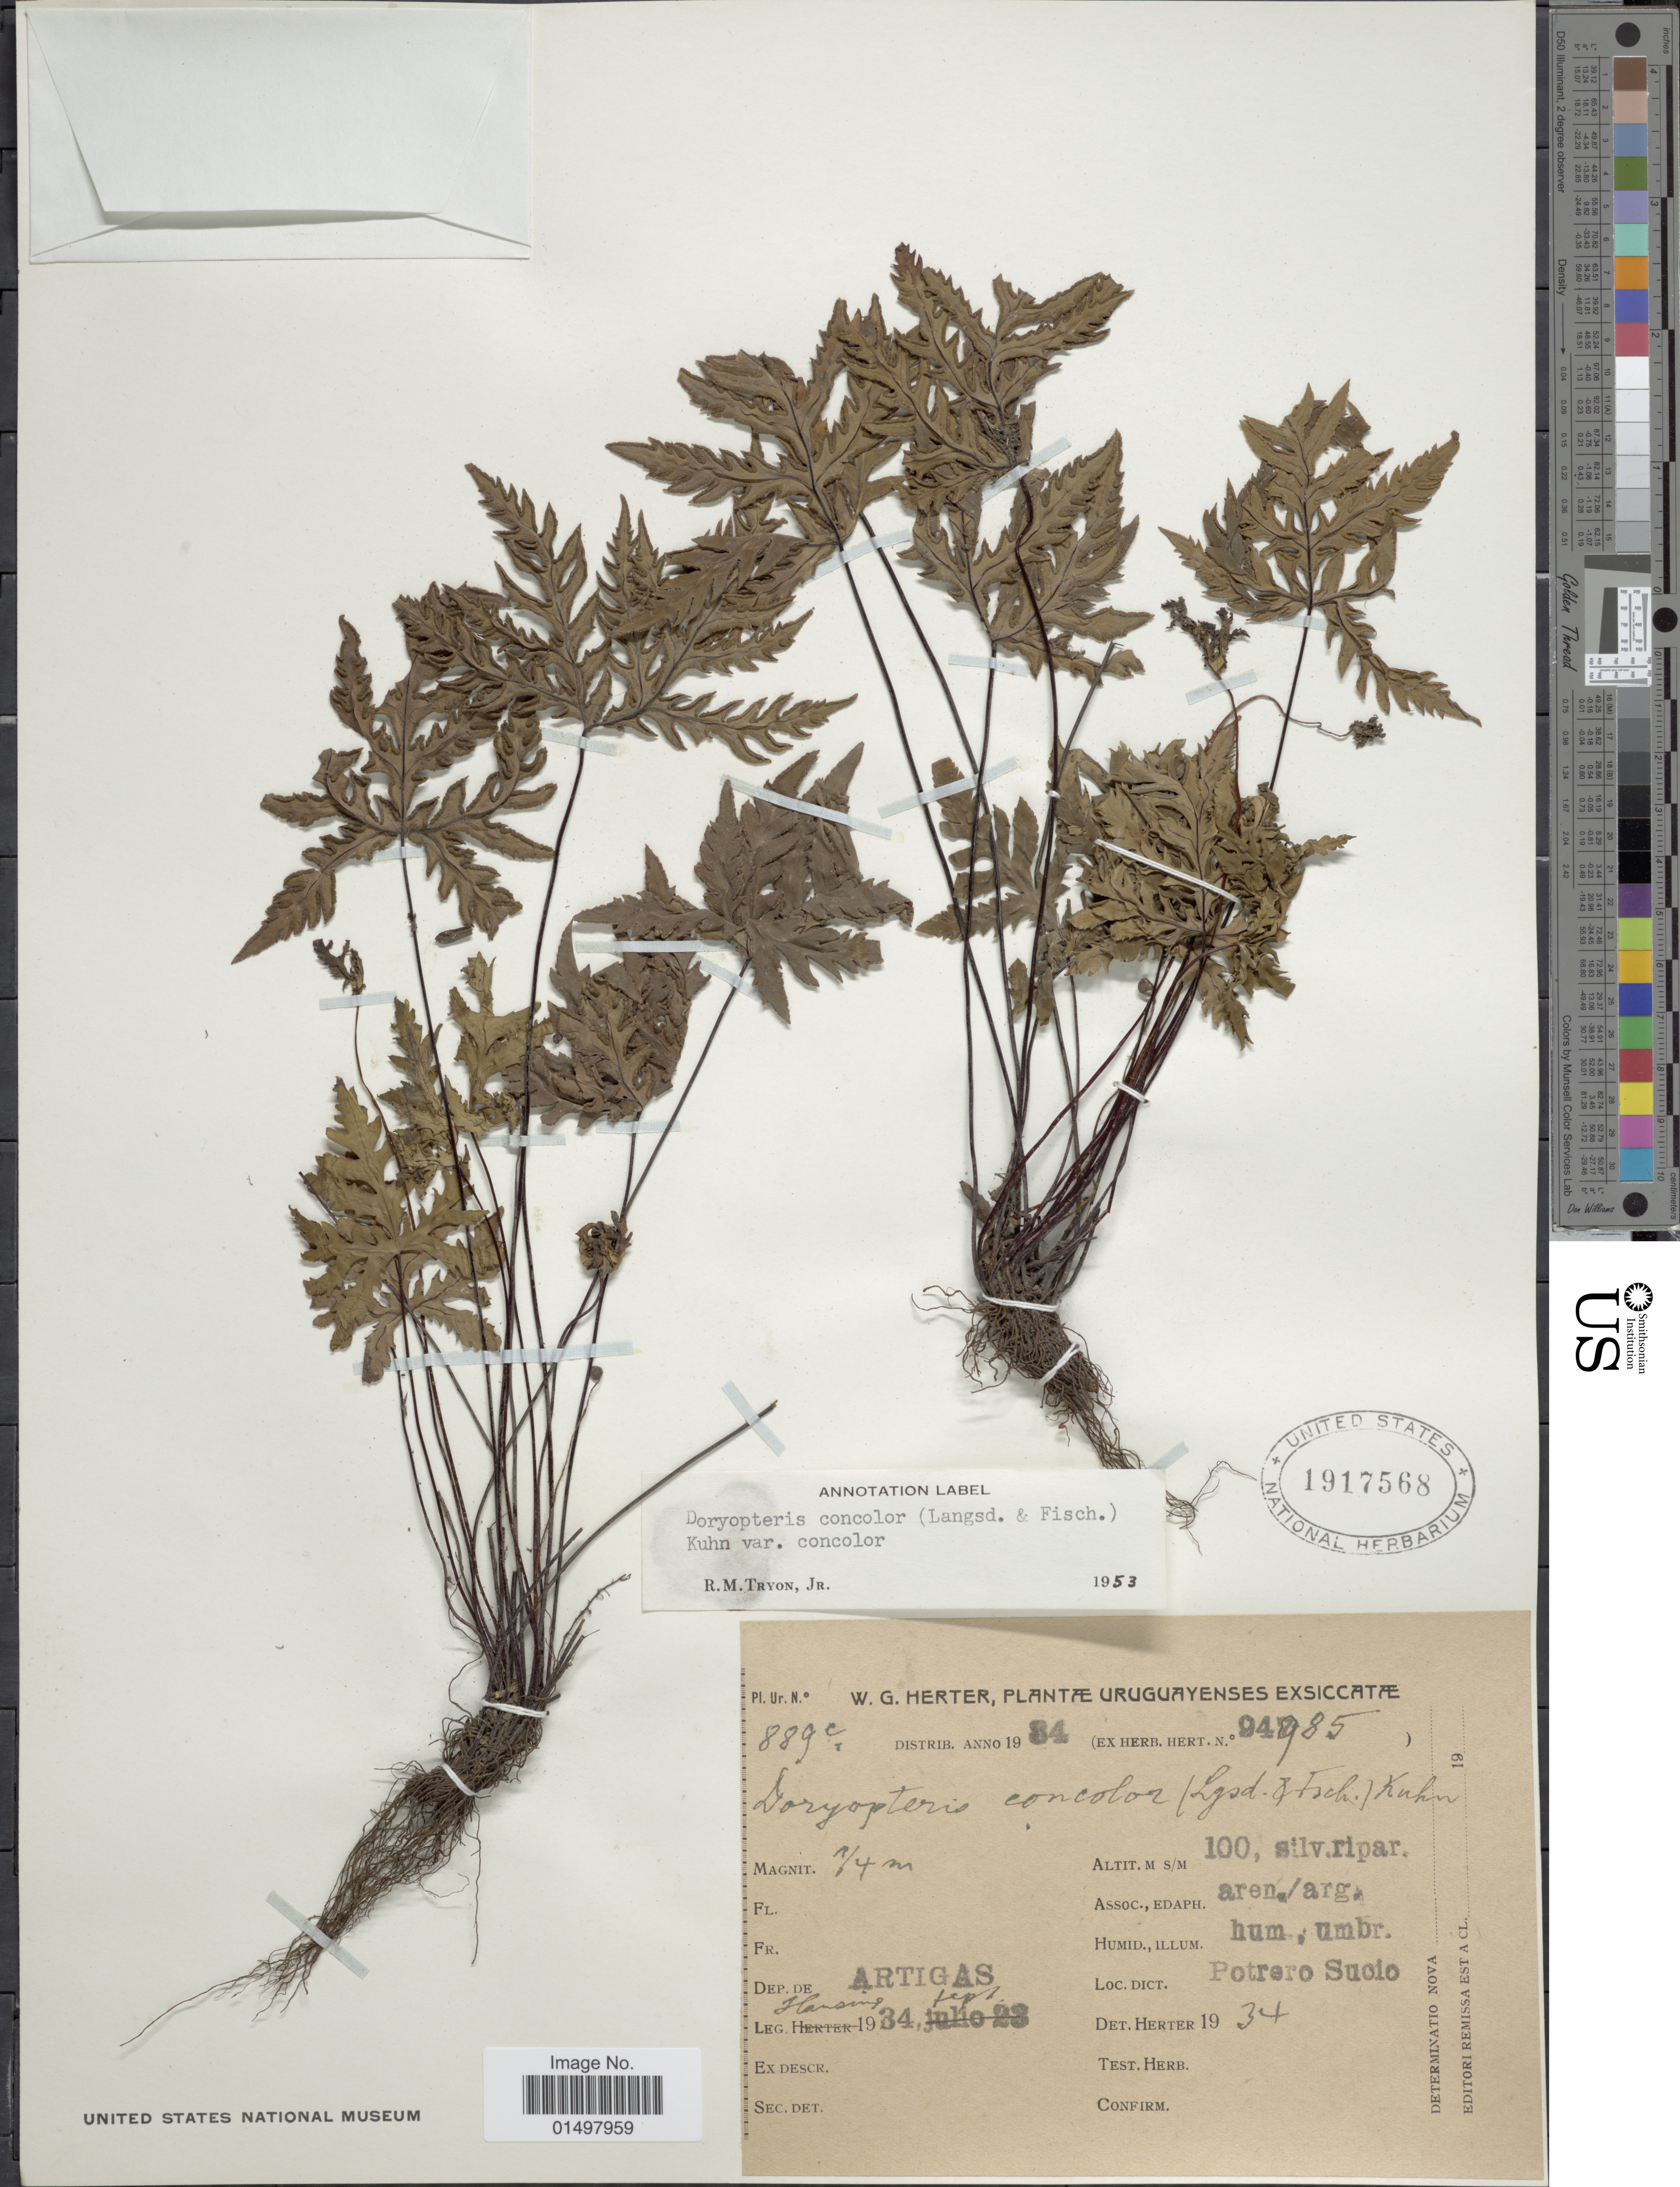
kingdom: Plantae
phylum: Tracheophyta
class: Polypodiopsida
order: Polypodiales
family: Pteridaceae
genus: Doryopteris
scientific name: Doryopteris concolor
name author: (Langsd. & Fisch.) Kuhn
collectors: Hansing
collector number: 985?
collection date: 1934-09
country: Uruguay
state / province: Artigas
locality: Potrero Sucio.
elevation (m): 100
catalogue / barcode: US 1917568